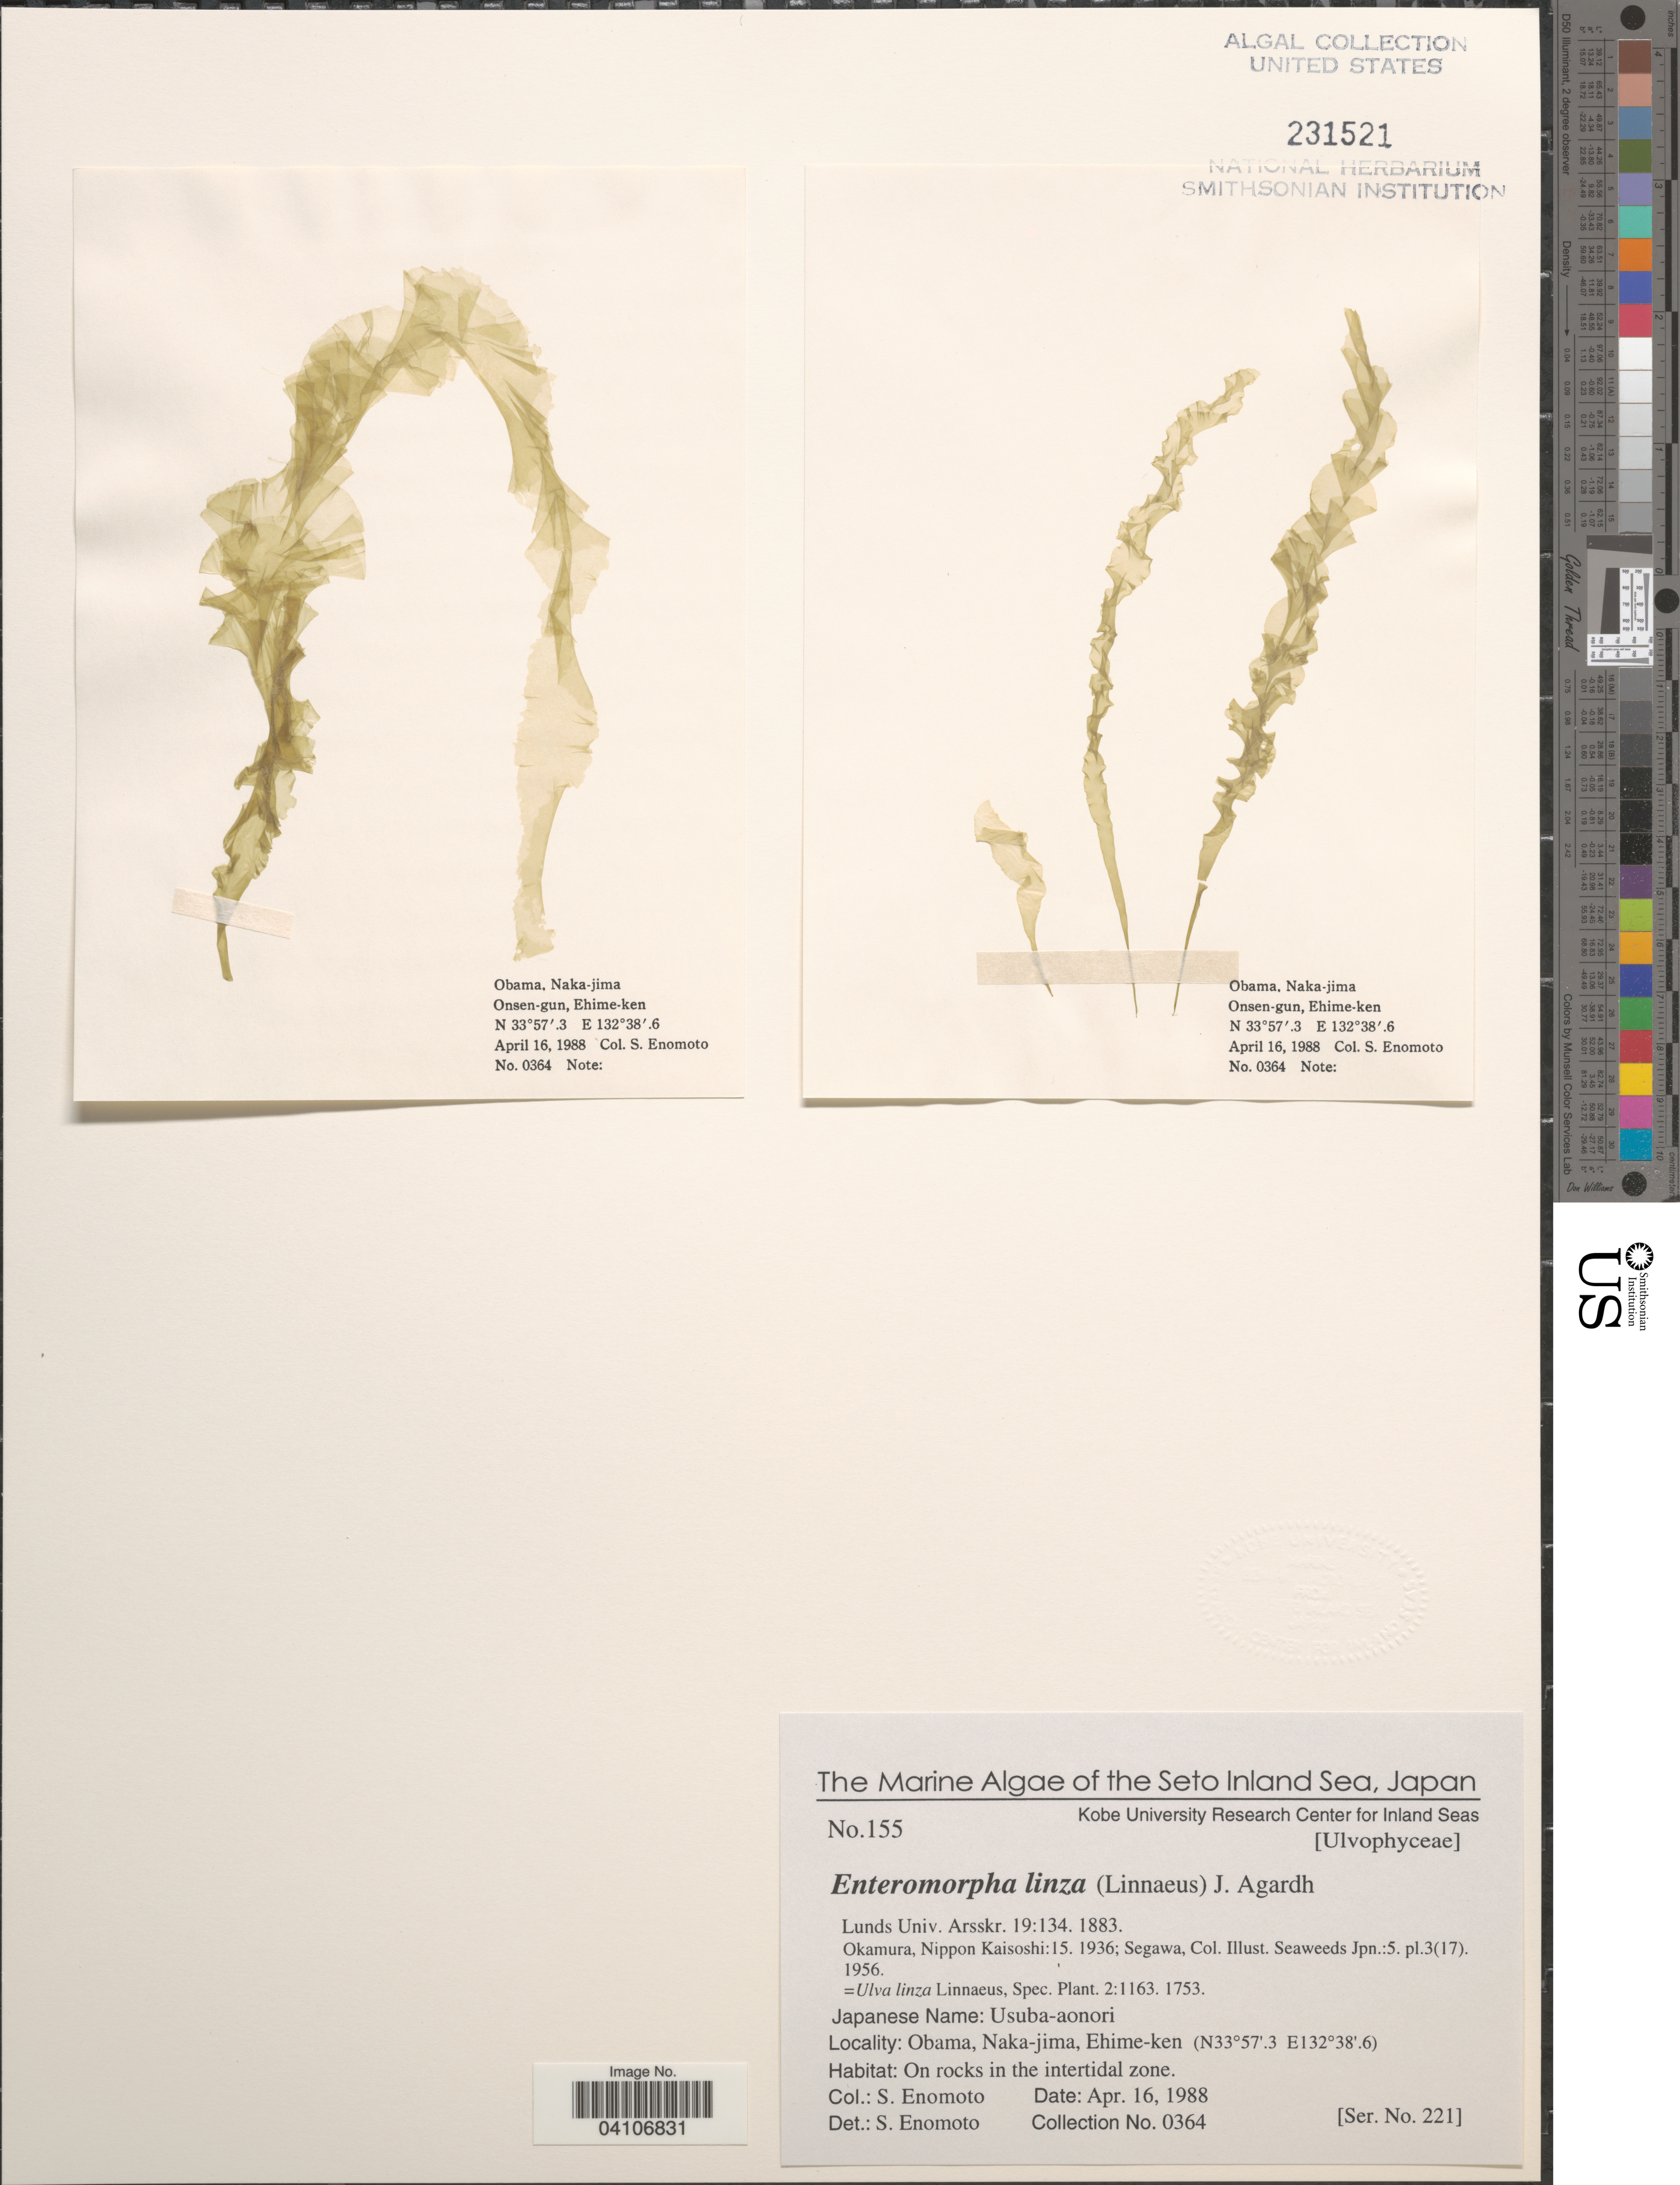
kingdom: Plantae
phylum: Chlorophyta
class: Ulvophyceae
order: Ulvales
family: Ulvaceae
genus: Ulva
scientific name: Ulva linza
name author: L.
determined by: Algae name updating Project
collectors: S. Enomoto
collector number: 0364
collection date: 1988-04-16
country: Japan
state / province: Ehime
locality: The Seto Inland Sea. Obama, Naka-jima, Ehime-ken. On rocks in the intertidal zone.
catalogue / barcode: US 231521